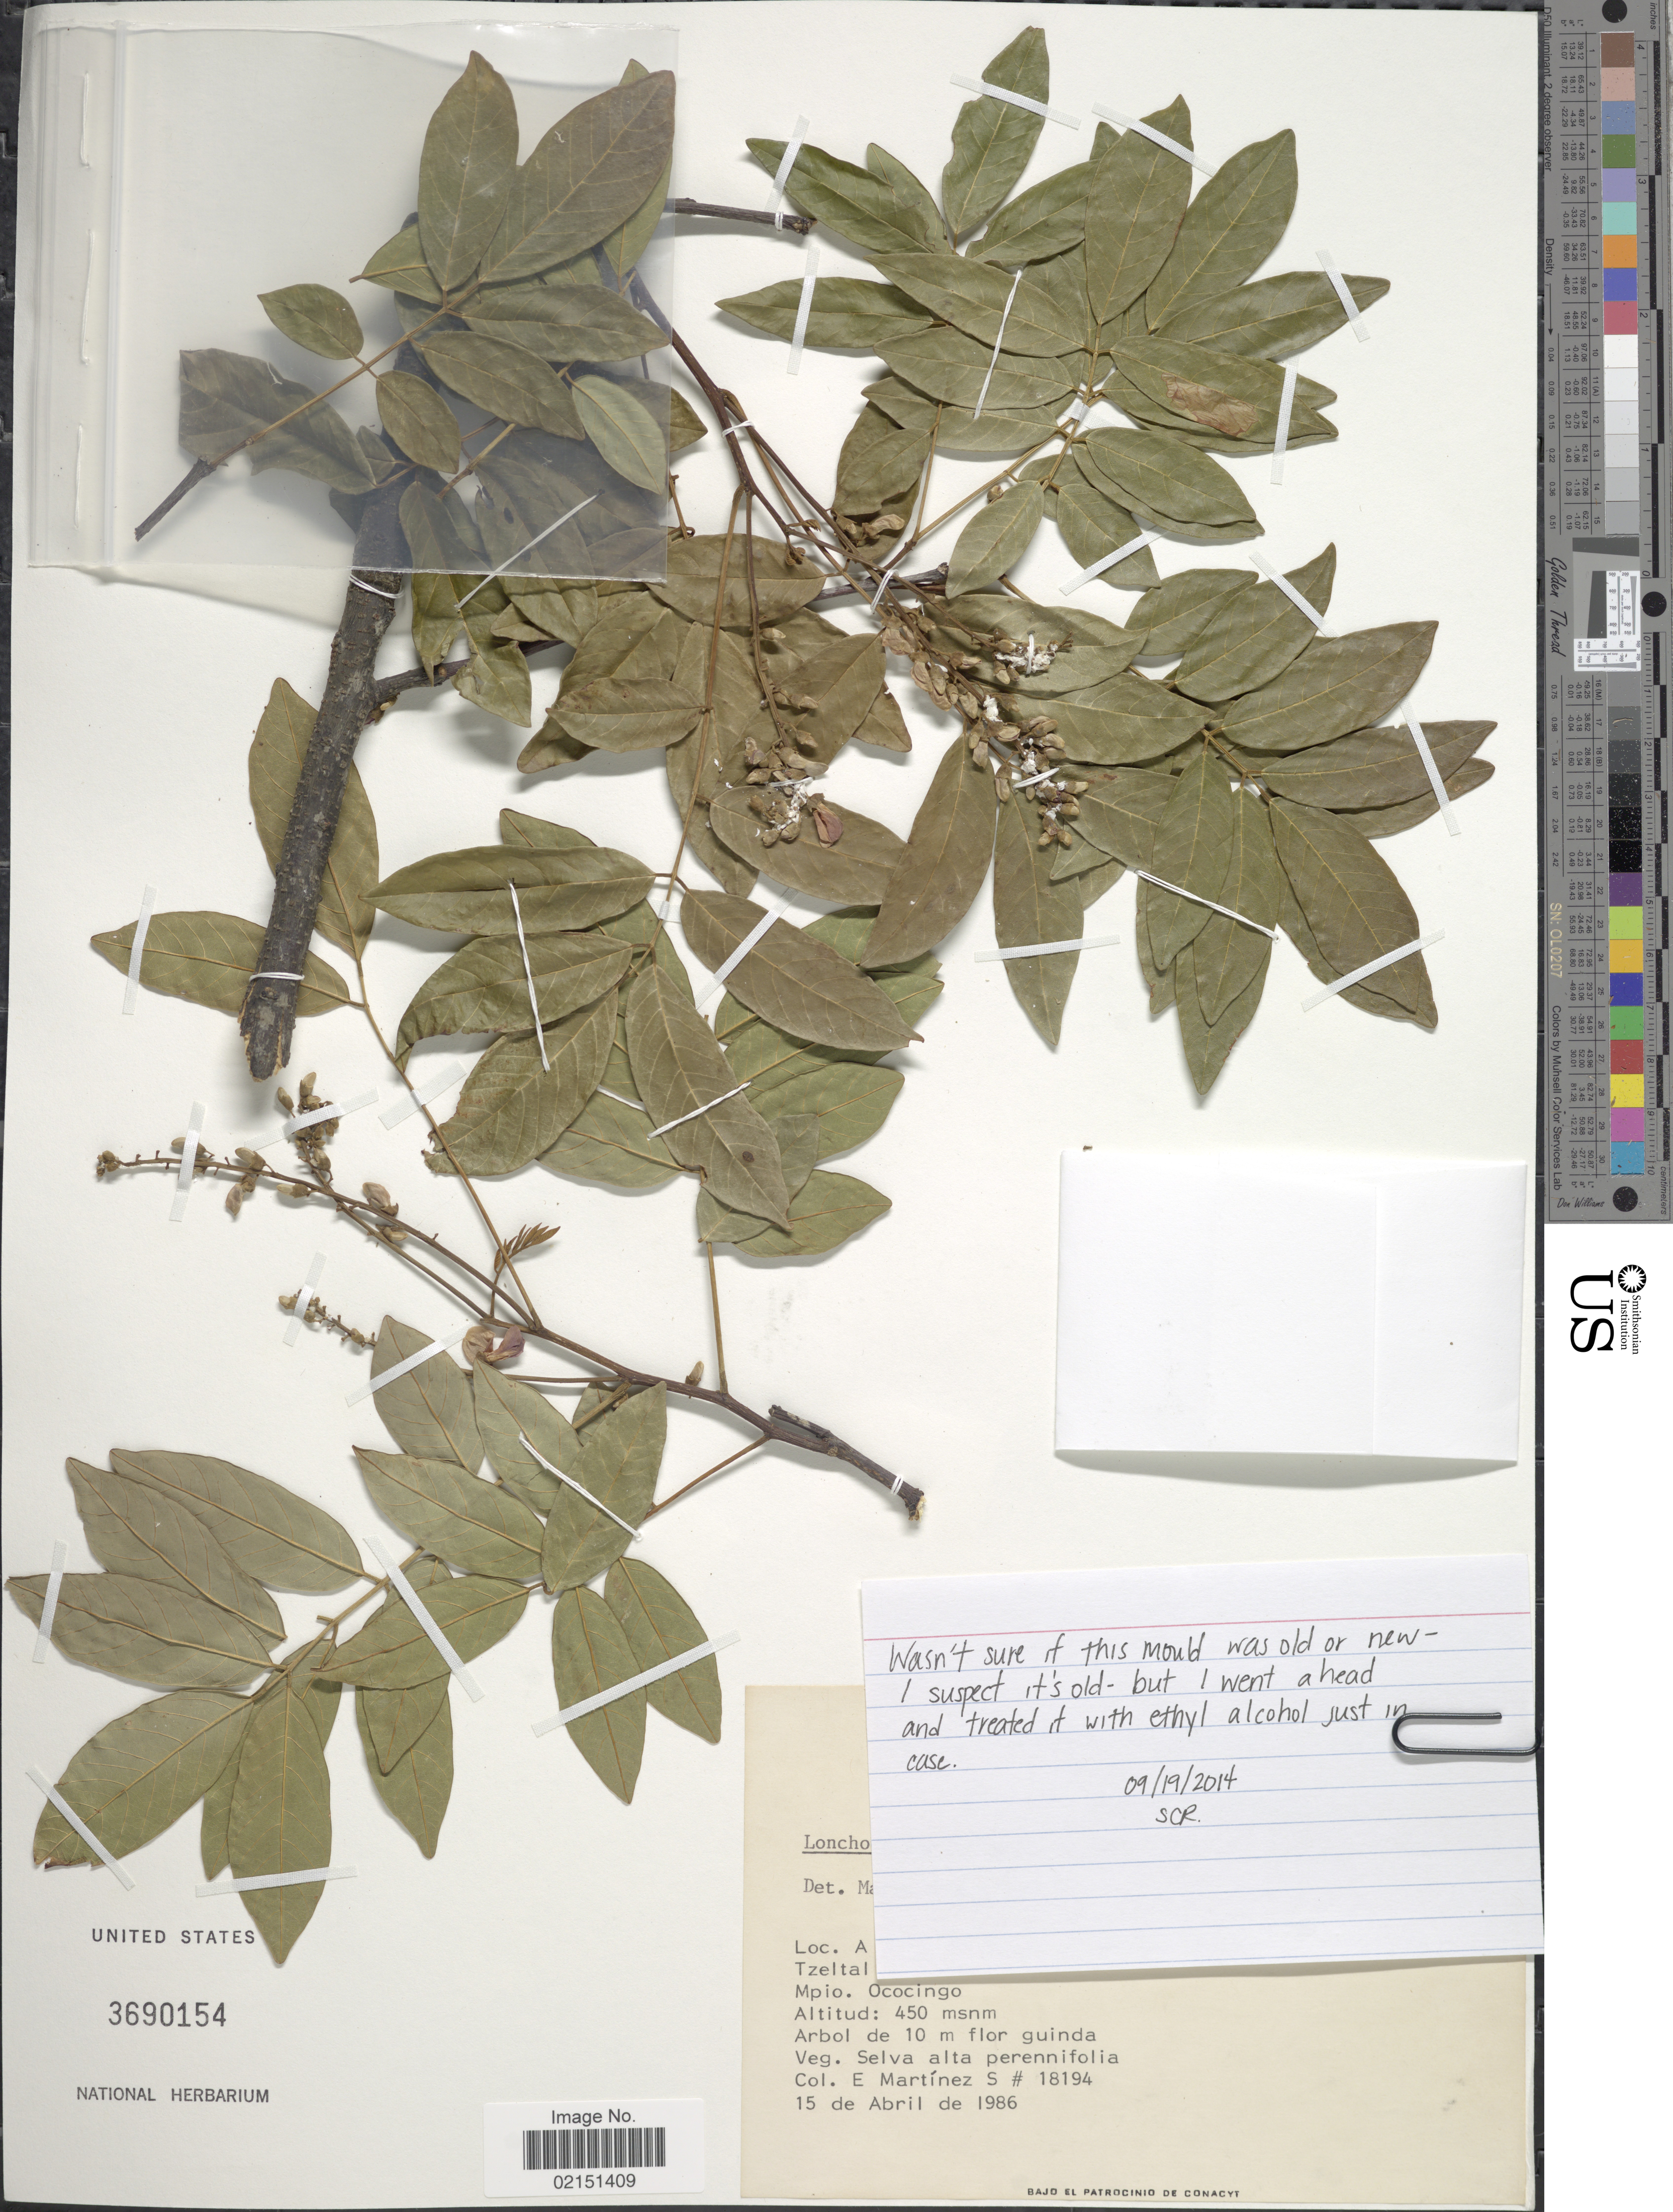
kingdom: Plantae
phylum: Tracheophyta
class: Magnoliopsida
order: Fabales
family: Fabaceae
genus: Lonchocarpus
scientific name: Lonchocarpus castilloi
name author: Standl.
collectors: E. M. Martínez S.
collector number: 18194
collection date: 1986-04-15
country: Mexico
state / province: Chiapas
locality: Tzeltal, Mpio. Ocosingo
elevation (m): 450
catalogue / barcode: US 3690154